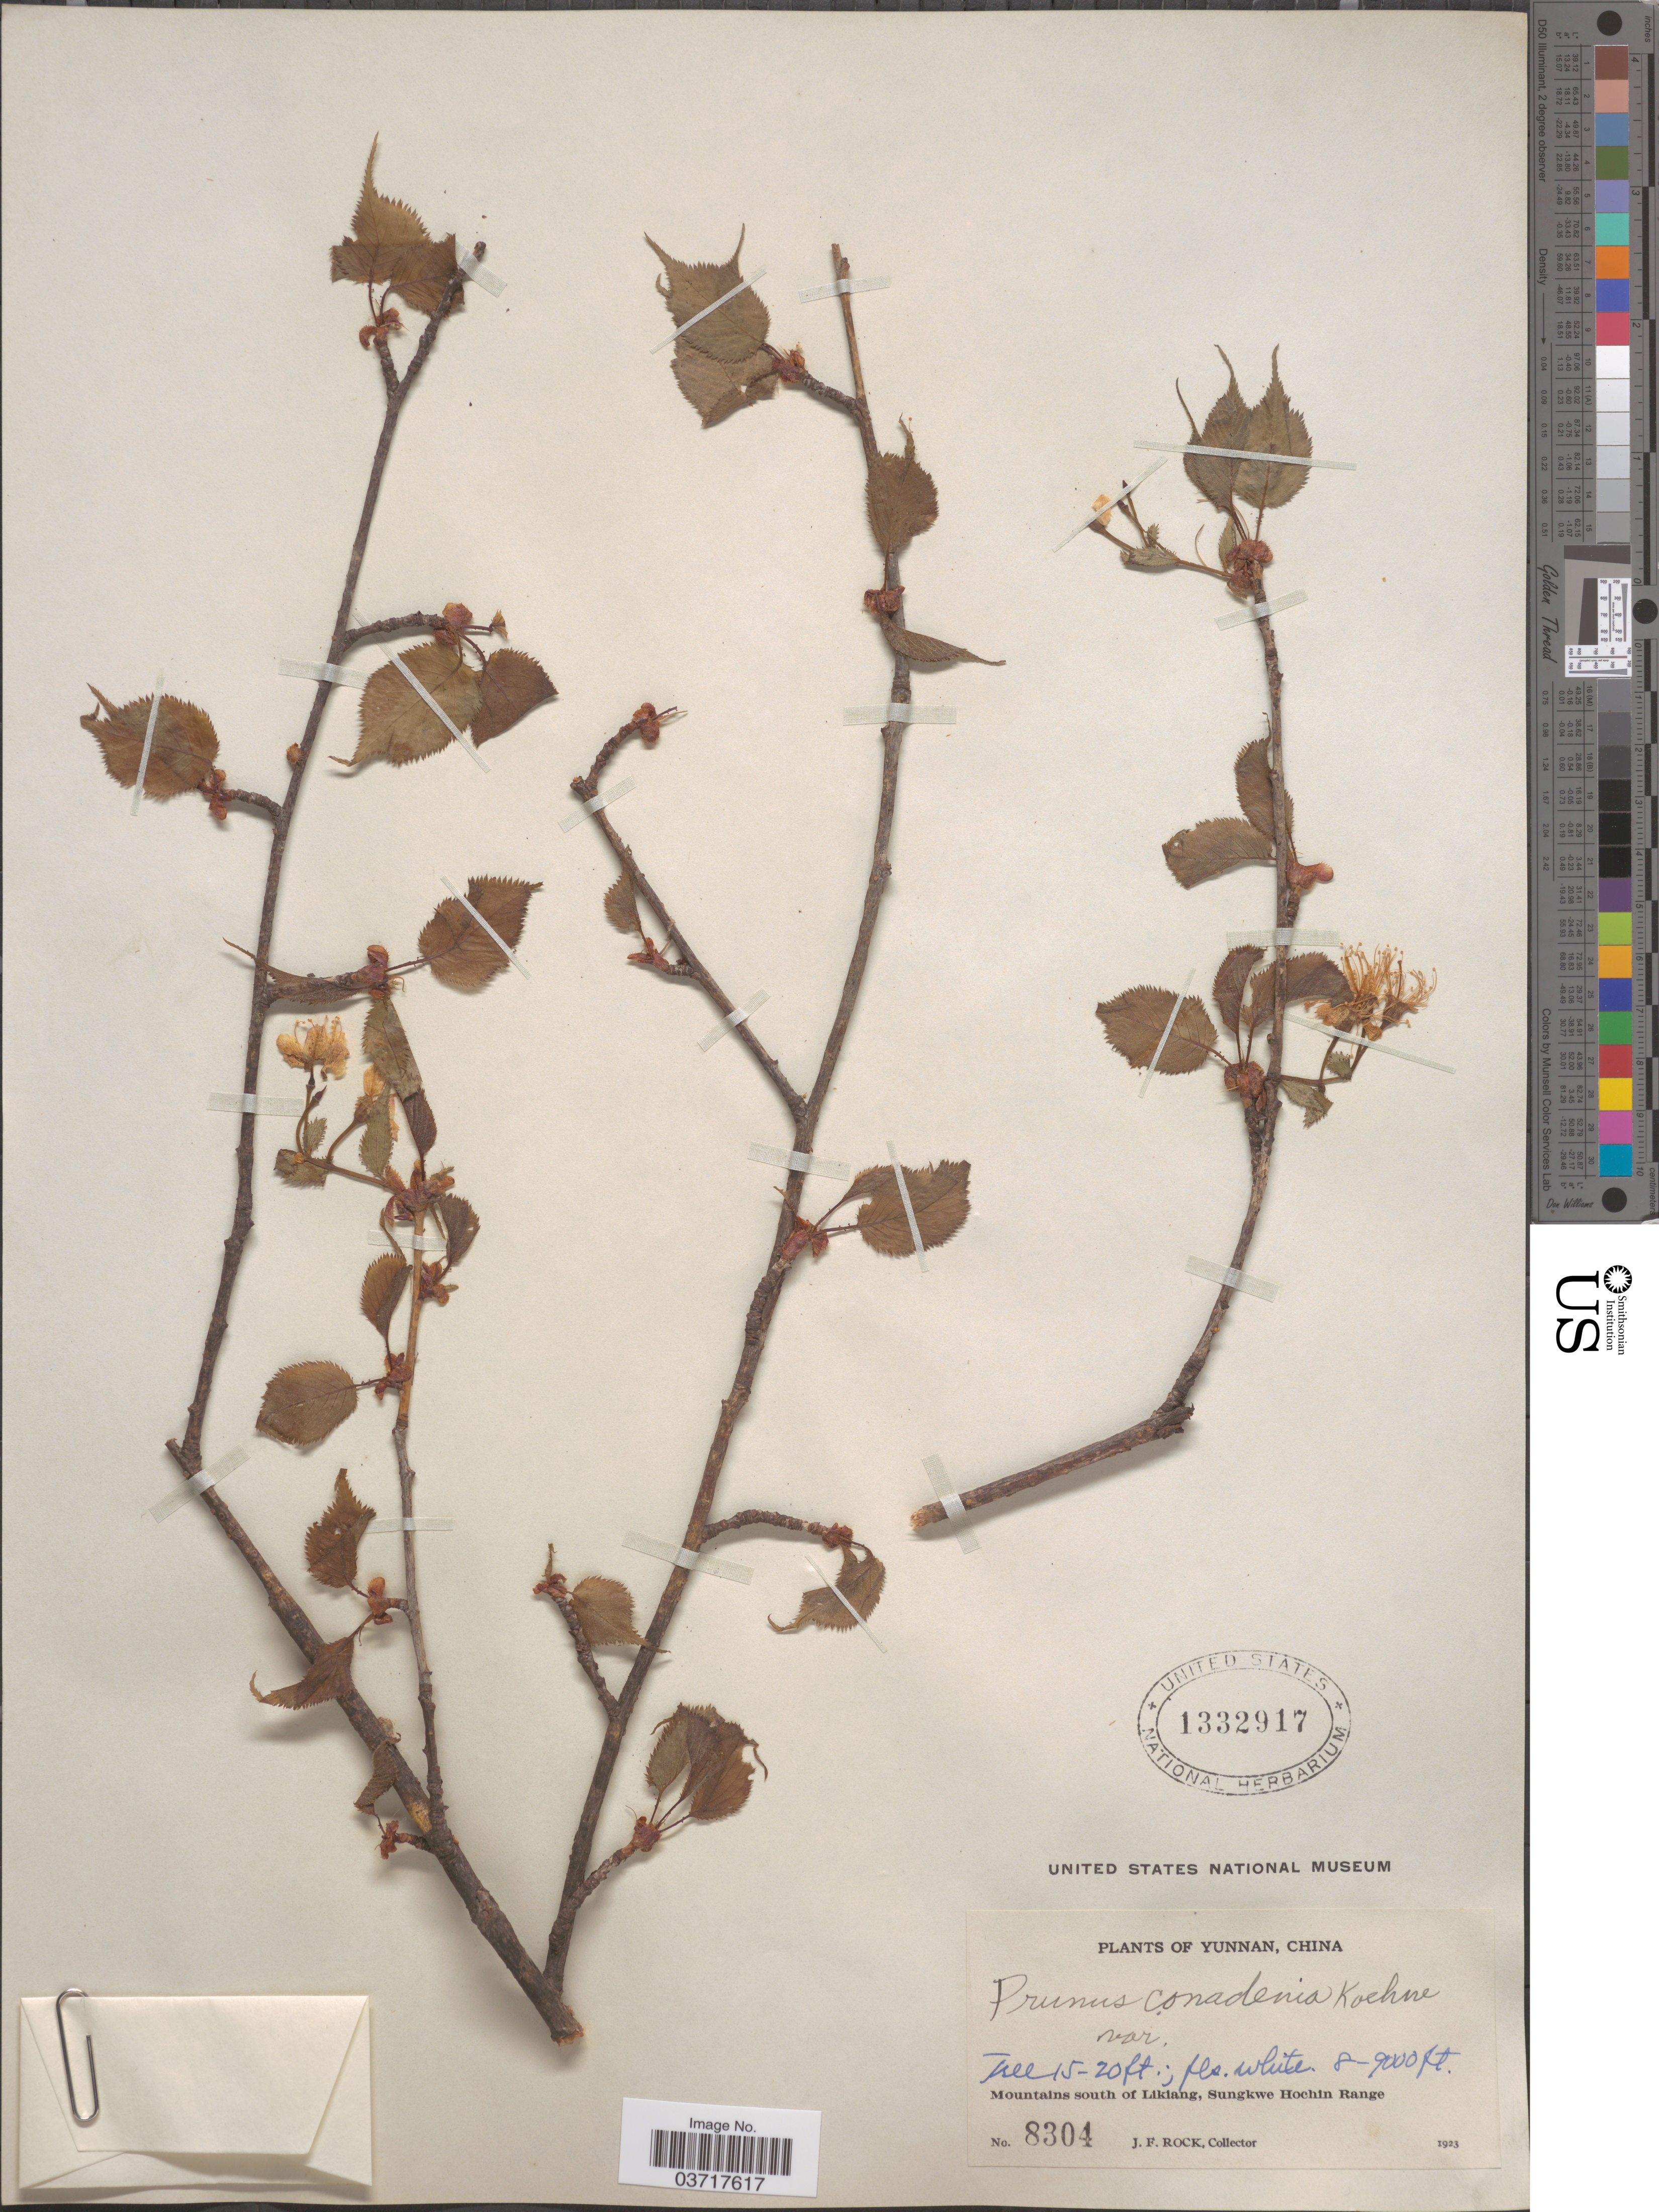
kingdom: Plantae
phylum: Tracheophyta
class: Magnoliopsida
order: Rosales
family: Rosaceae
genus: Prunus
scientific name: Prunus conadenia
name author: Koehne in Sarg.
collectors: J. Rock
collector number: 8304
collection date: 1923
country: China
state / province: Yunnan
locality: Mountains south of Likiang, Sungkwe Hochin Range.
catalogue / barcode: US 1332917